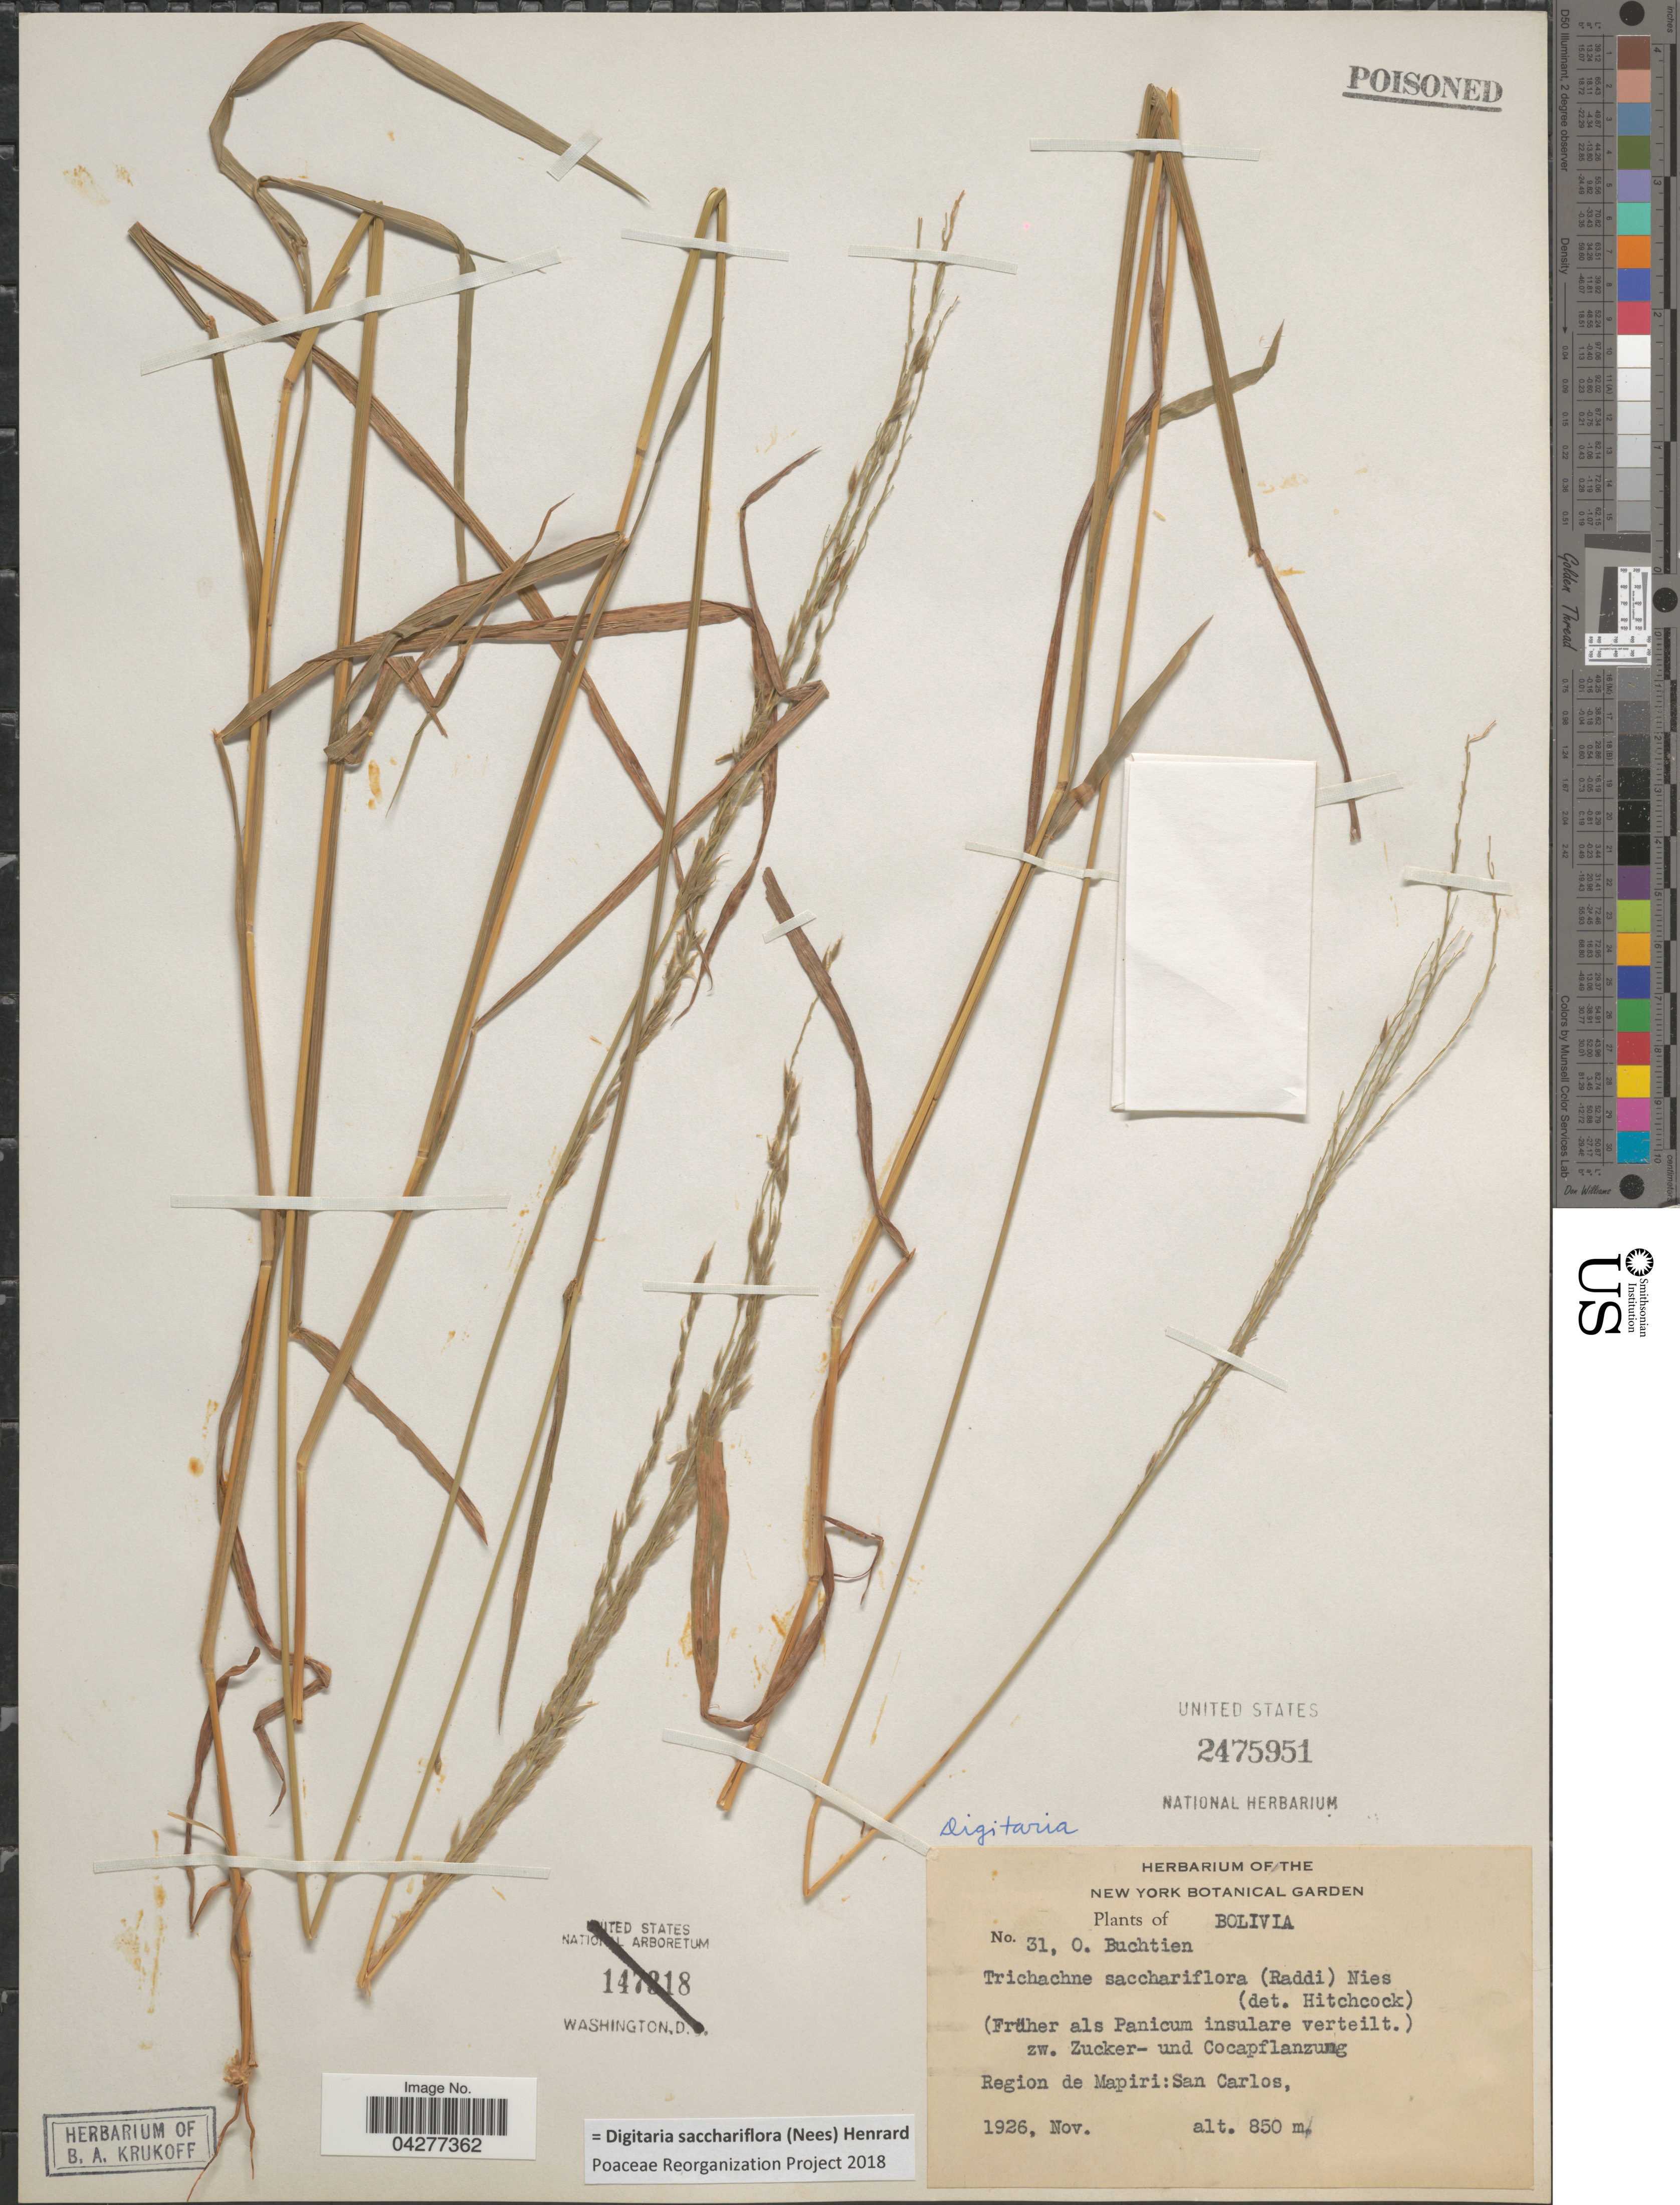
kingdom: Plantae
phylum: Tracheophyta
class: Liliopsida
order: Poales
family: Poaceae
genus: Digitaria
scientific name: Digitaria sacchariflora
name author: (Nees) Henr.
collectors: O. Buchtien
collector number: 31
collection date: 1926-11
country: Bolivia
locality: Region de Mapiri: San Carlos.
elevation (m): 850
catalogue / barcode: US 2475951